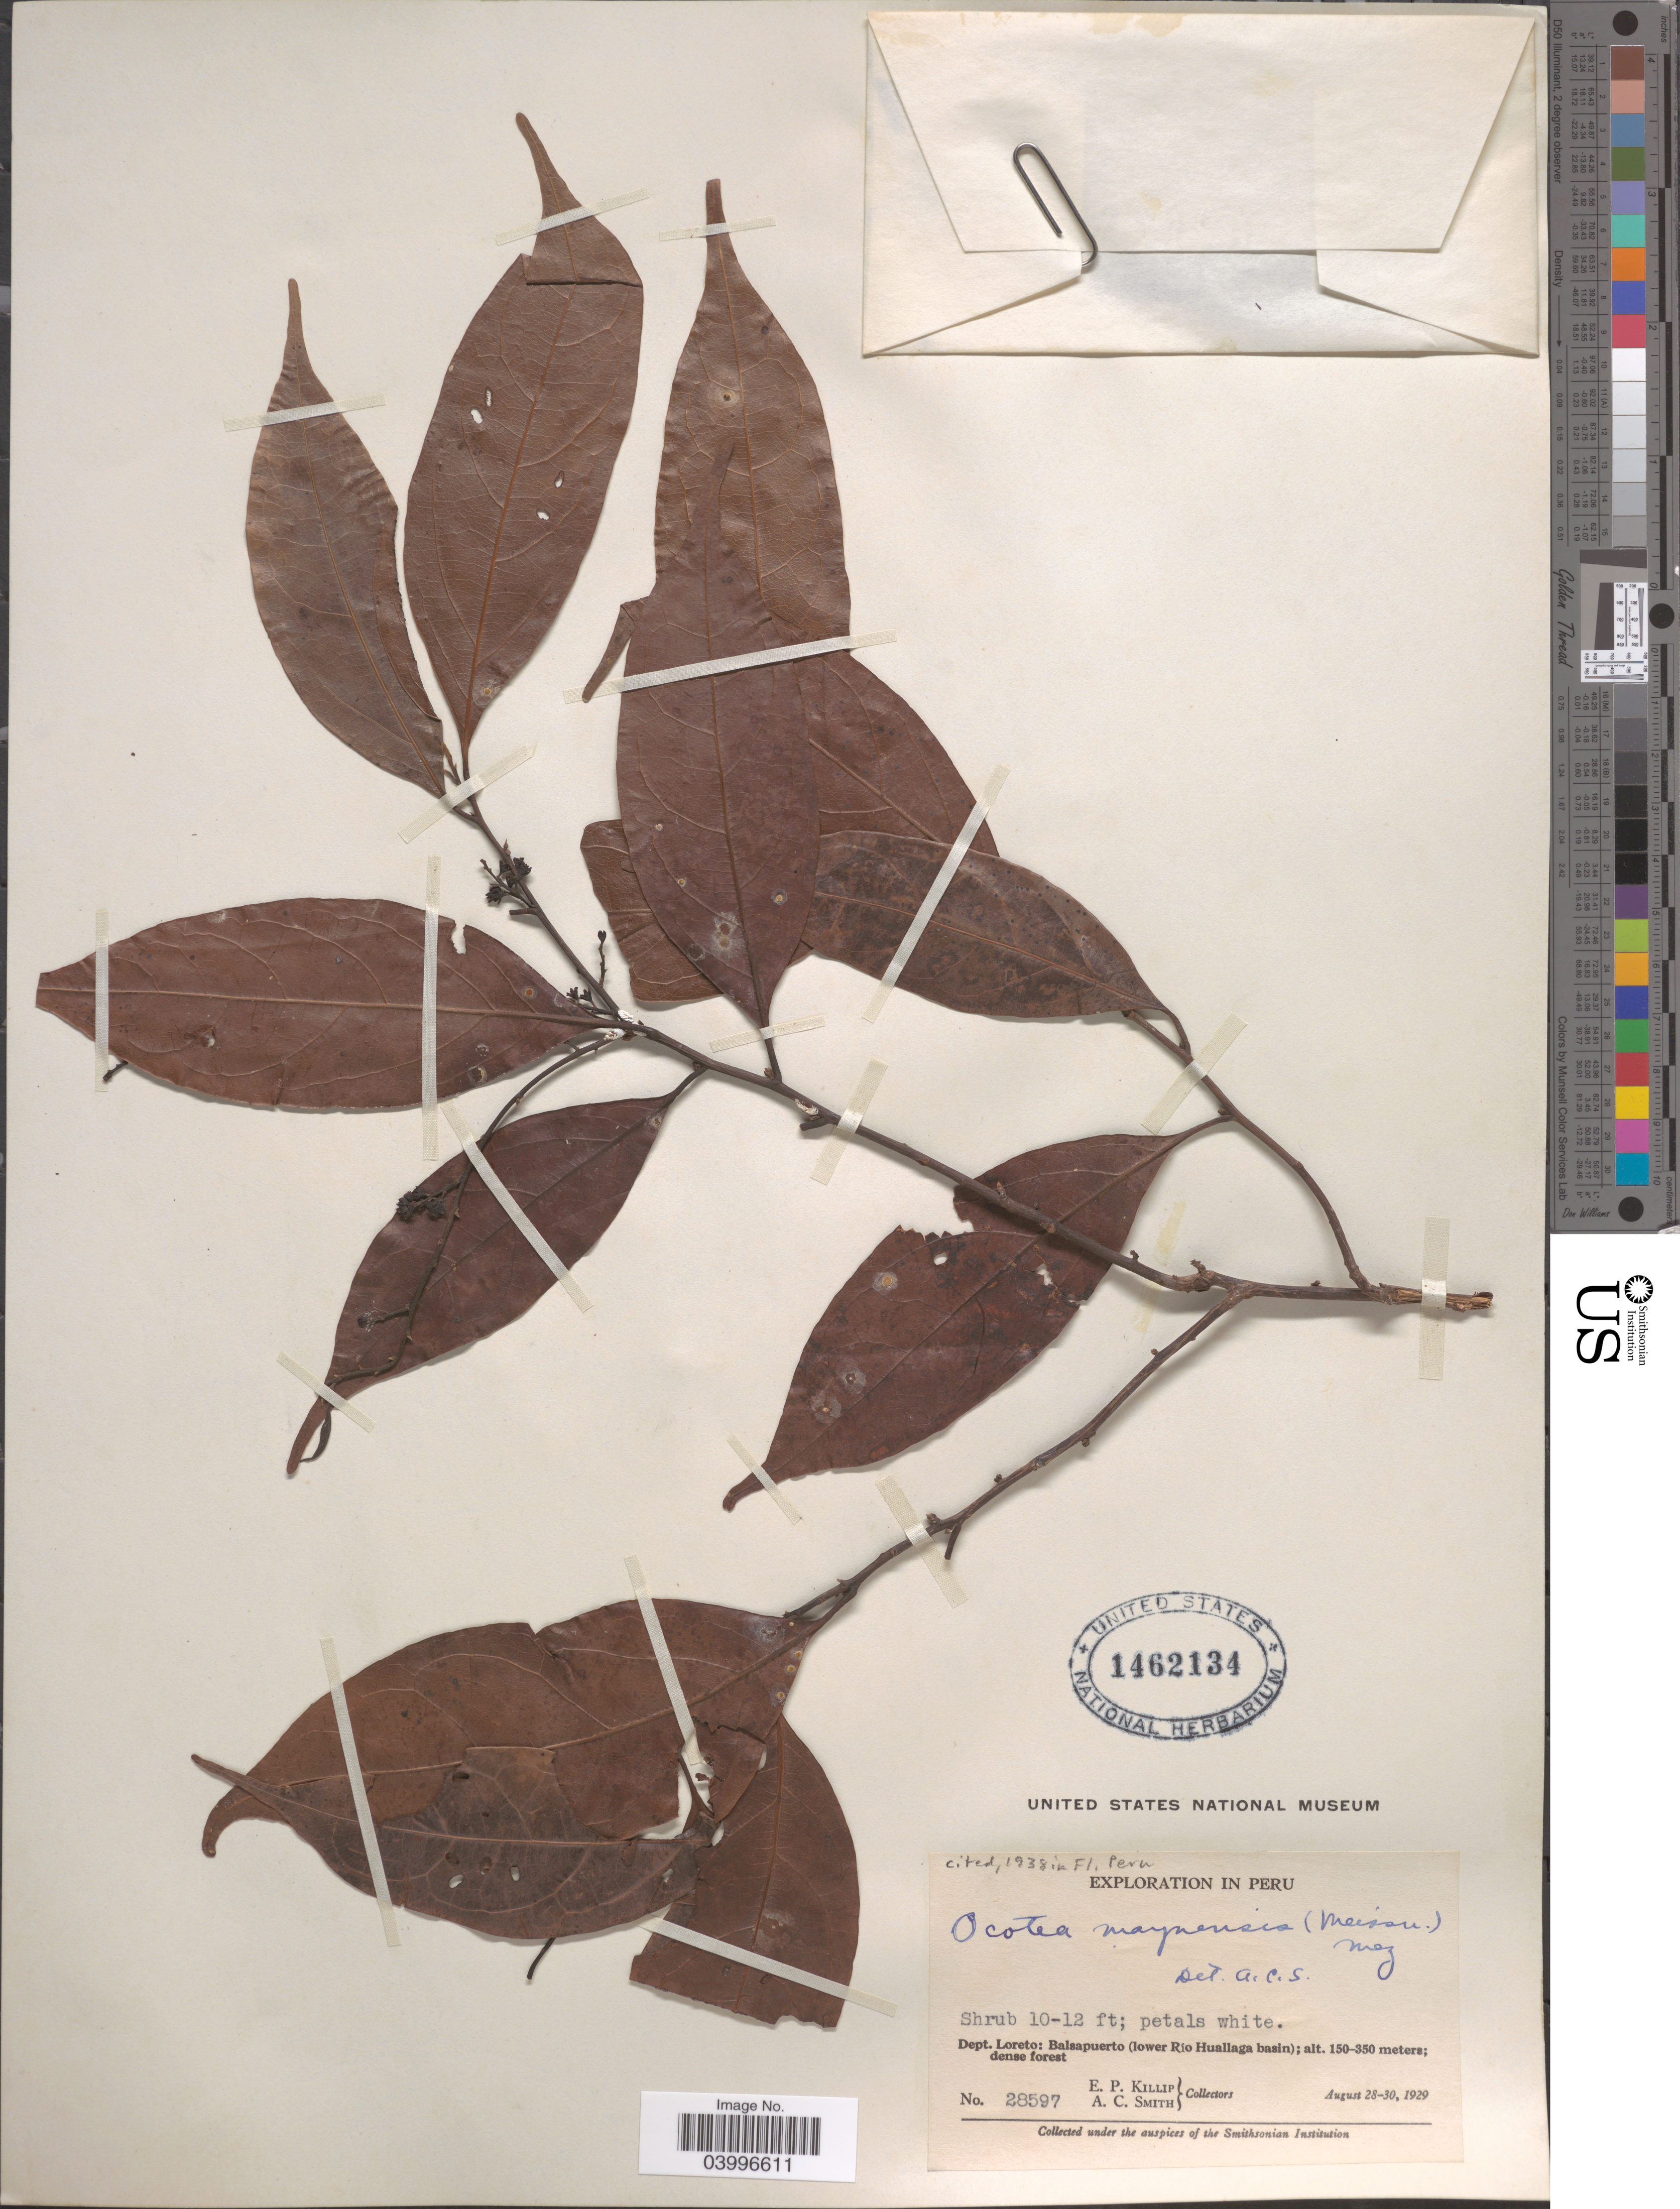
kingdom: Plantae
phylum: Tracheophyta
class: Magnoliopsida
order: Laurales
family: Lauraceae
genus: Ocotea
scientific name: Ocotea maynensis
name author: (Meisn.) Mez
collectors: E. P. Killip & A. C. Smith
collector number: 28597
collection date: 1929-08-28/1929-08-30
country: Peru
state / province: Loreto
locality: Dept. Loreto: Balsapuerto (lower Río Huallaga basin).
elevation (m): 150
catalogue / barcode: US 1462134